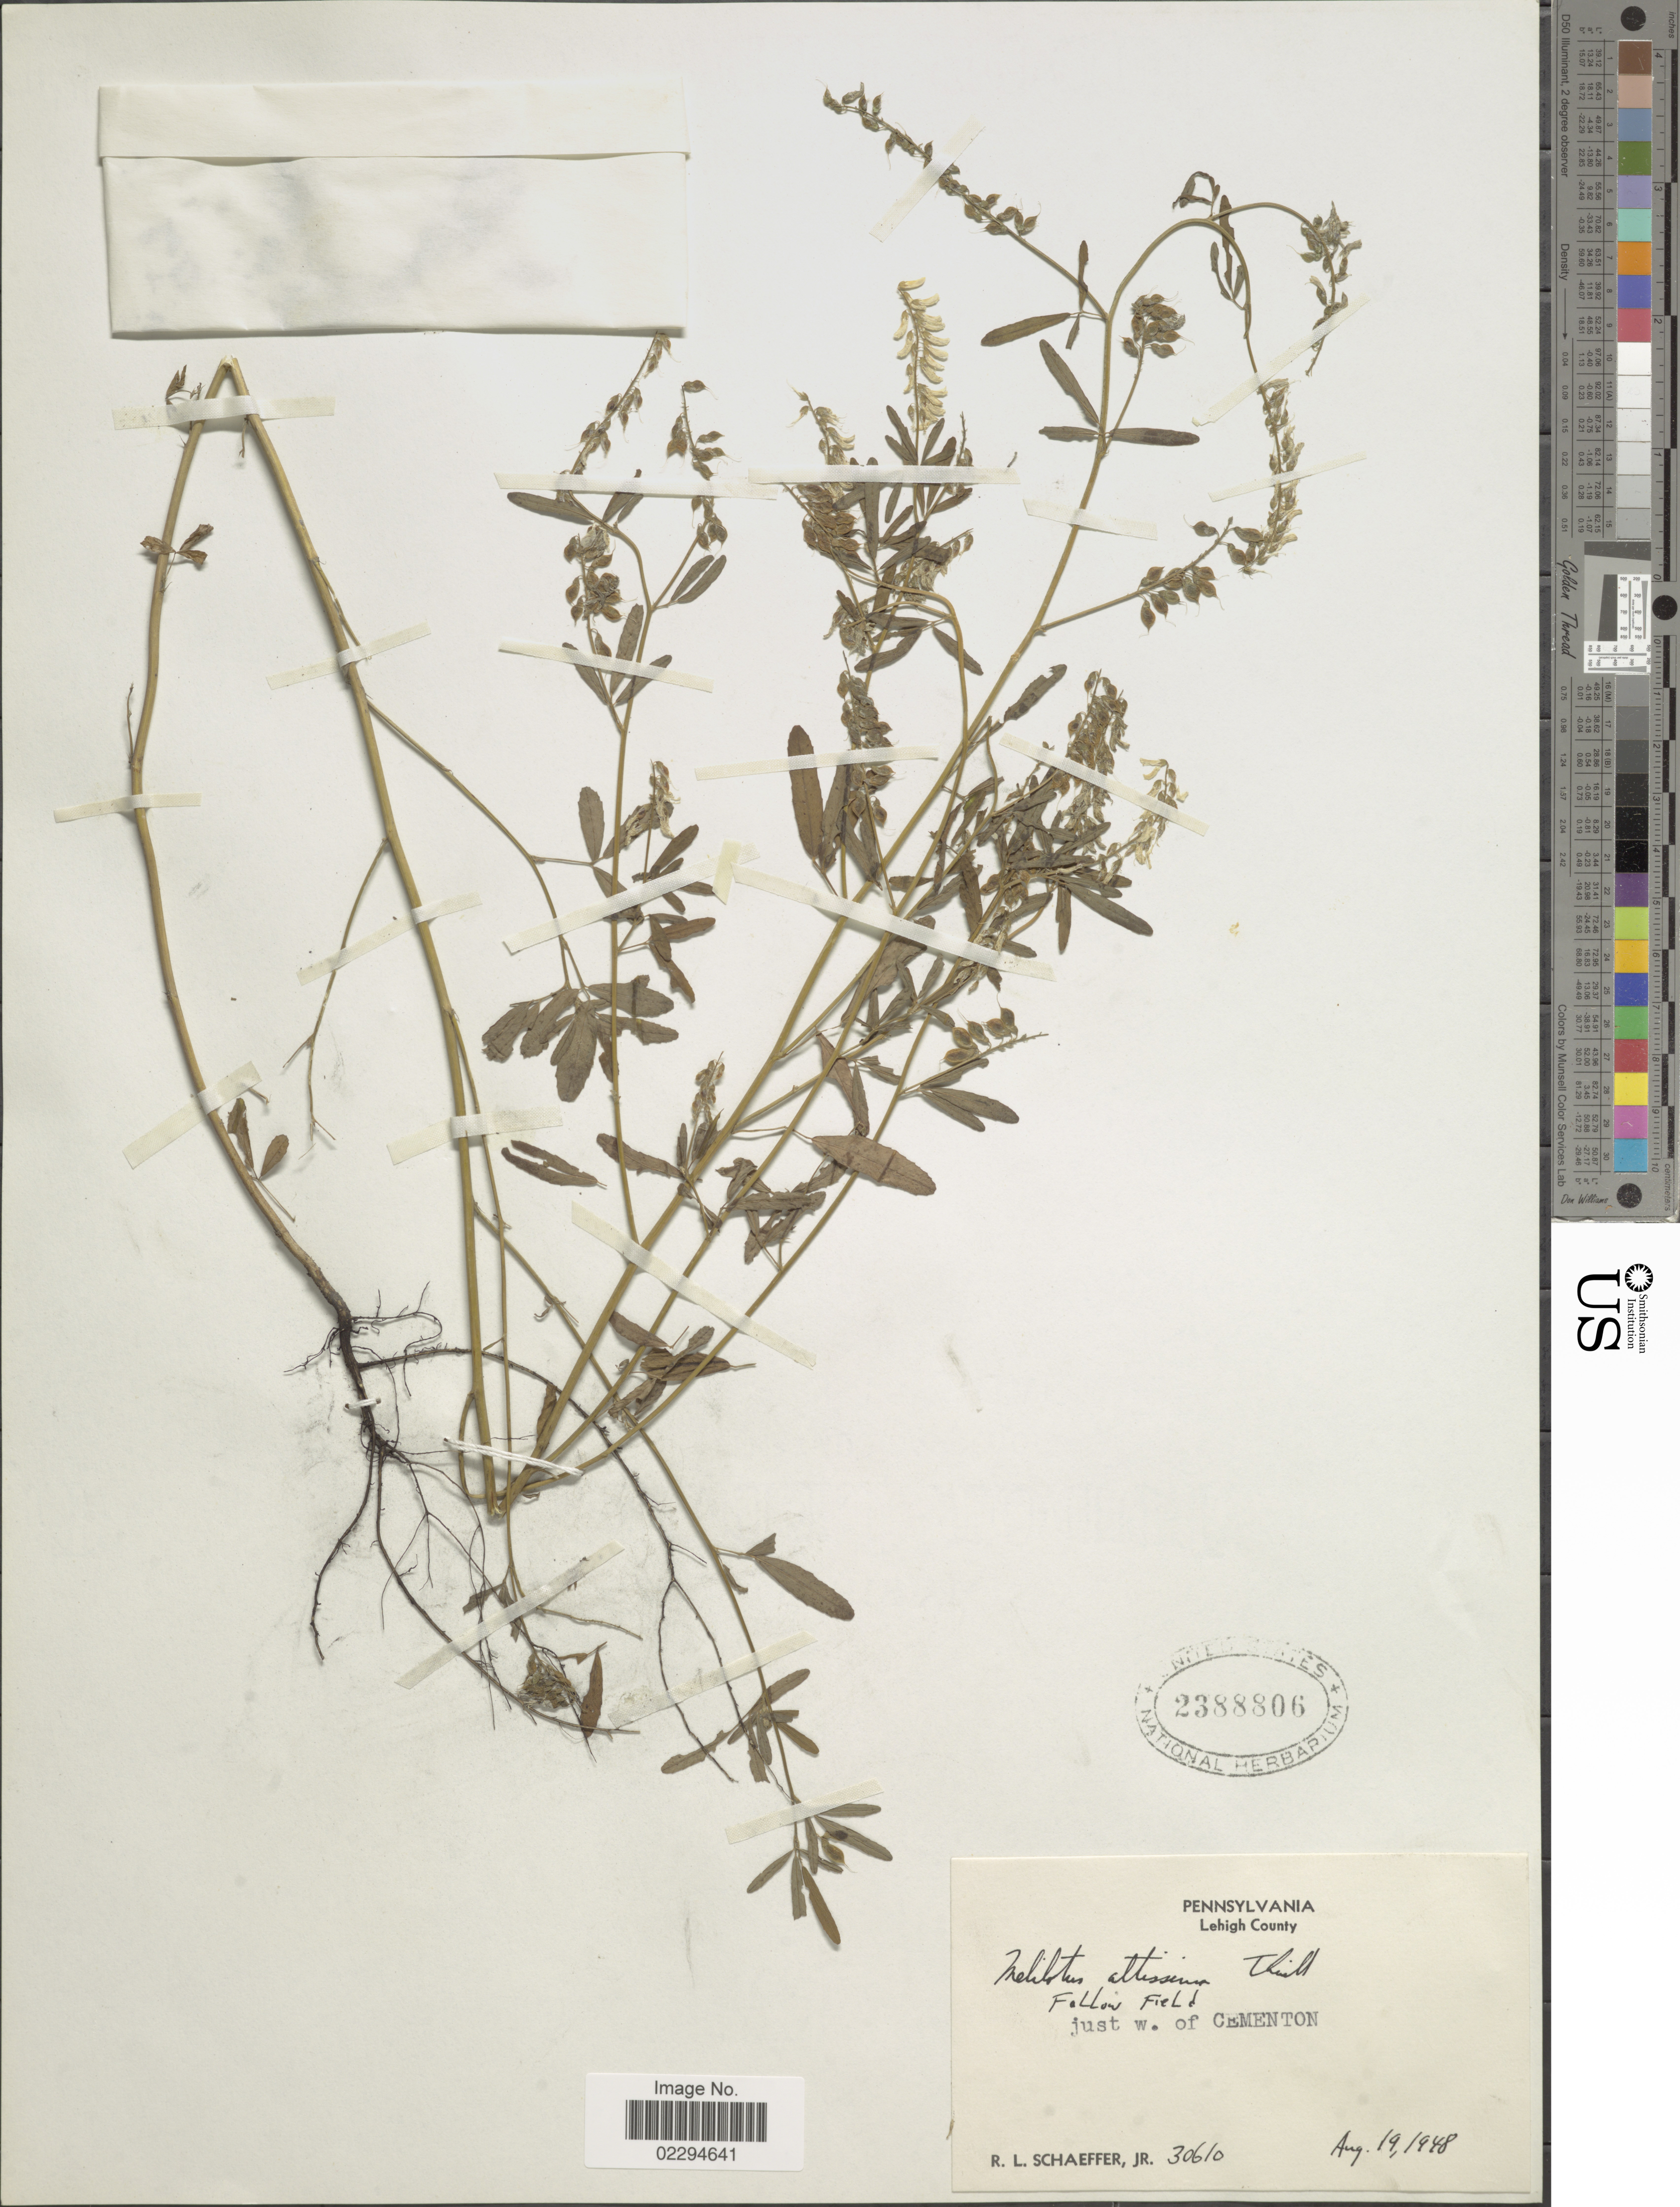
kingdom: Plantae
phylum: Tracheophyta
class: Magnoliopsida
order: Fabales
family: Fabaceae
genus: Melilotus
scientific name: Melilotus altissimus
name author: Thuill.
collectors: R. L. Schaeffer Jr.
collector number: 30610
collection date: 1948-08-19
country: United States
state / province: Pennsylvania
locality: Lehigh County. just w. of Cementon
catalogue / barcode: US 2388806